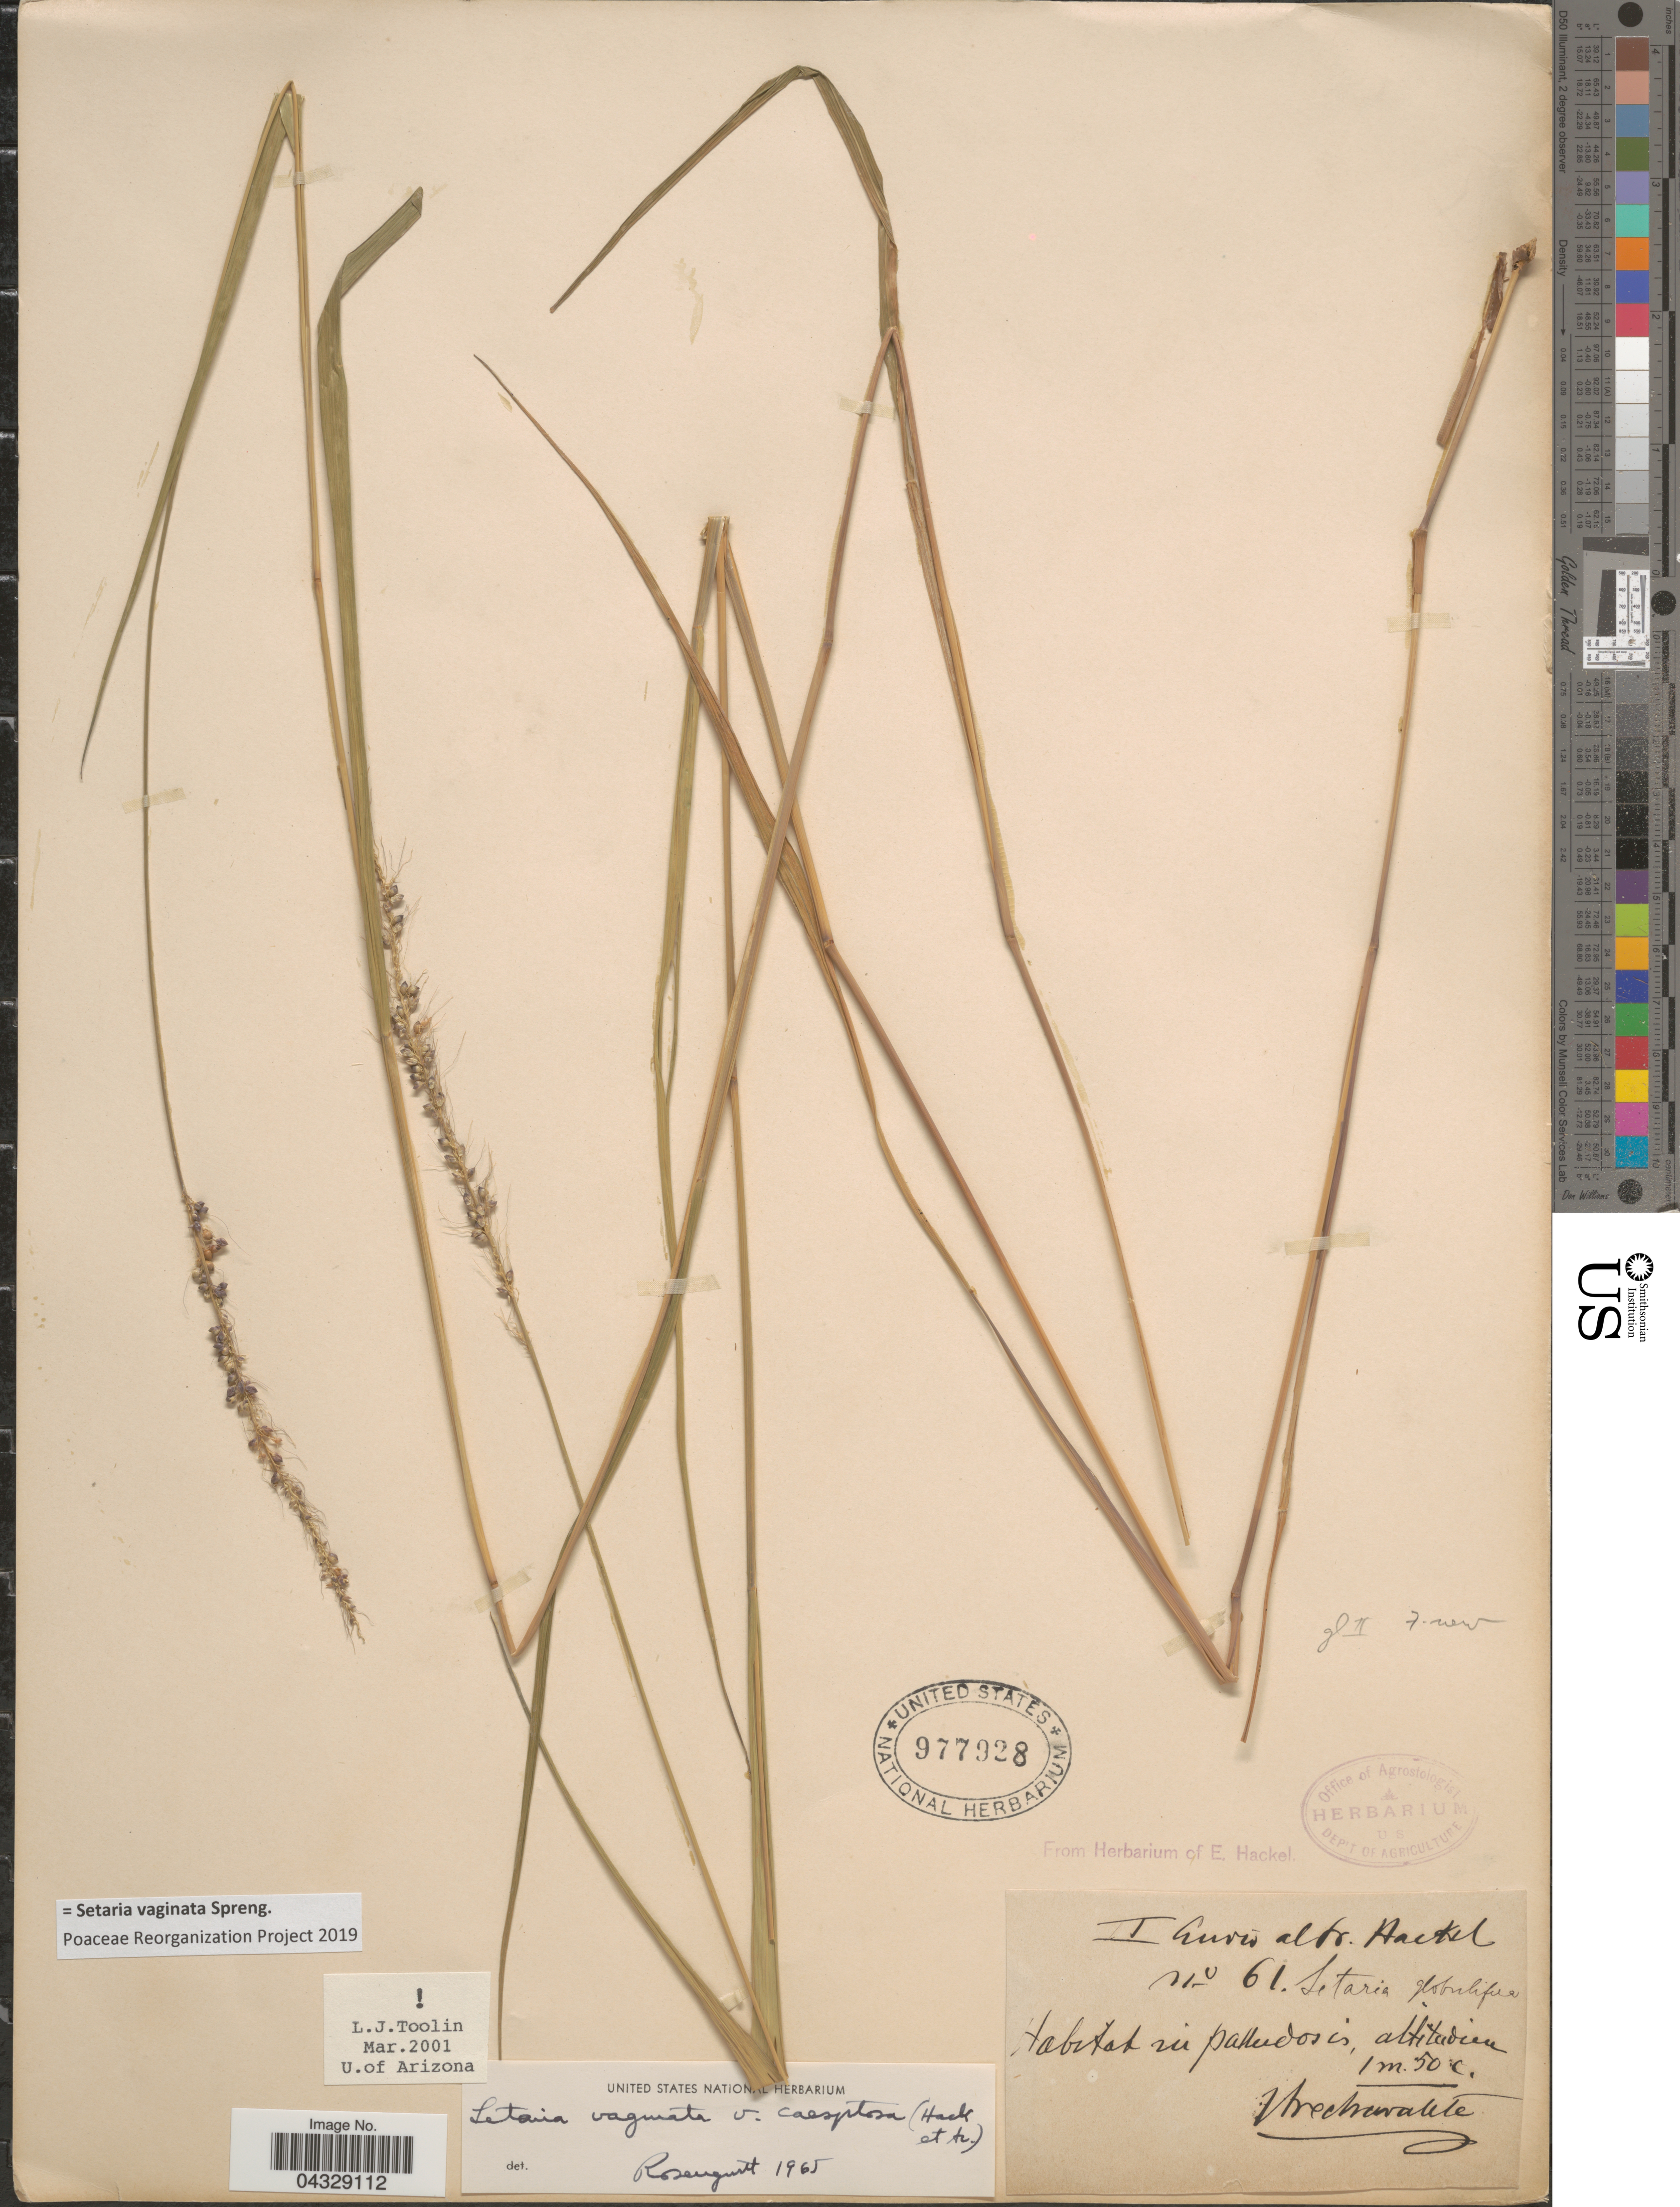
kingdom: Plantae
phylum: Tracheophyta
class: Liliopsida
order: Poales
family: Poaceae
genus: Setaria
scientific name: Setaria vaginata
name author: Spreng.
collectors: J. Arechavaleta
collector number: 61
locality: In palludosis.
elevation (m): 1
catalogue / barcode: US 977928